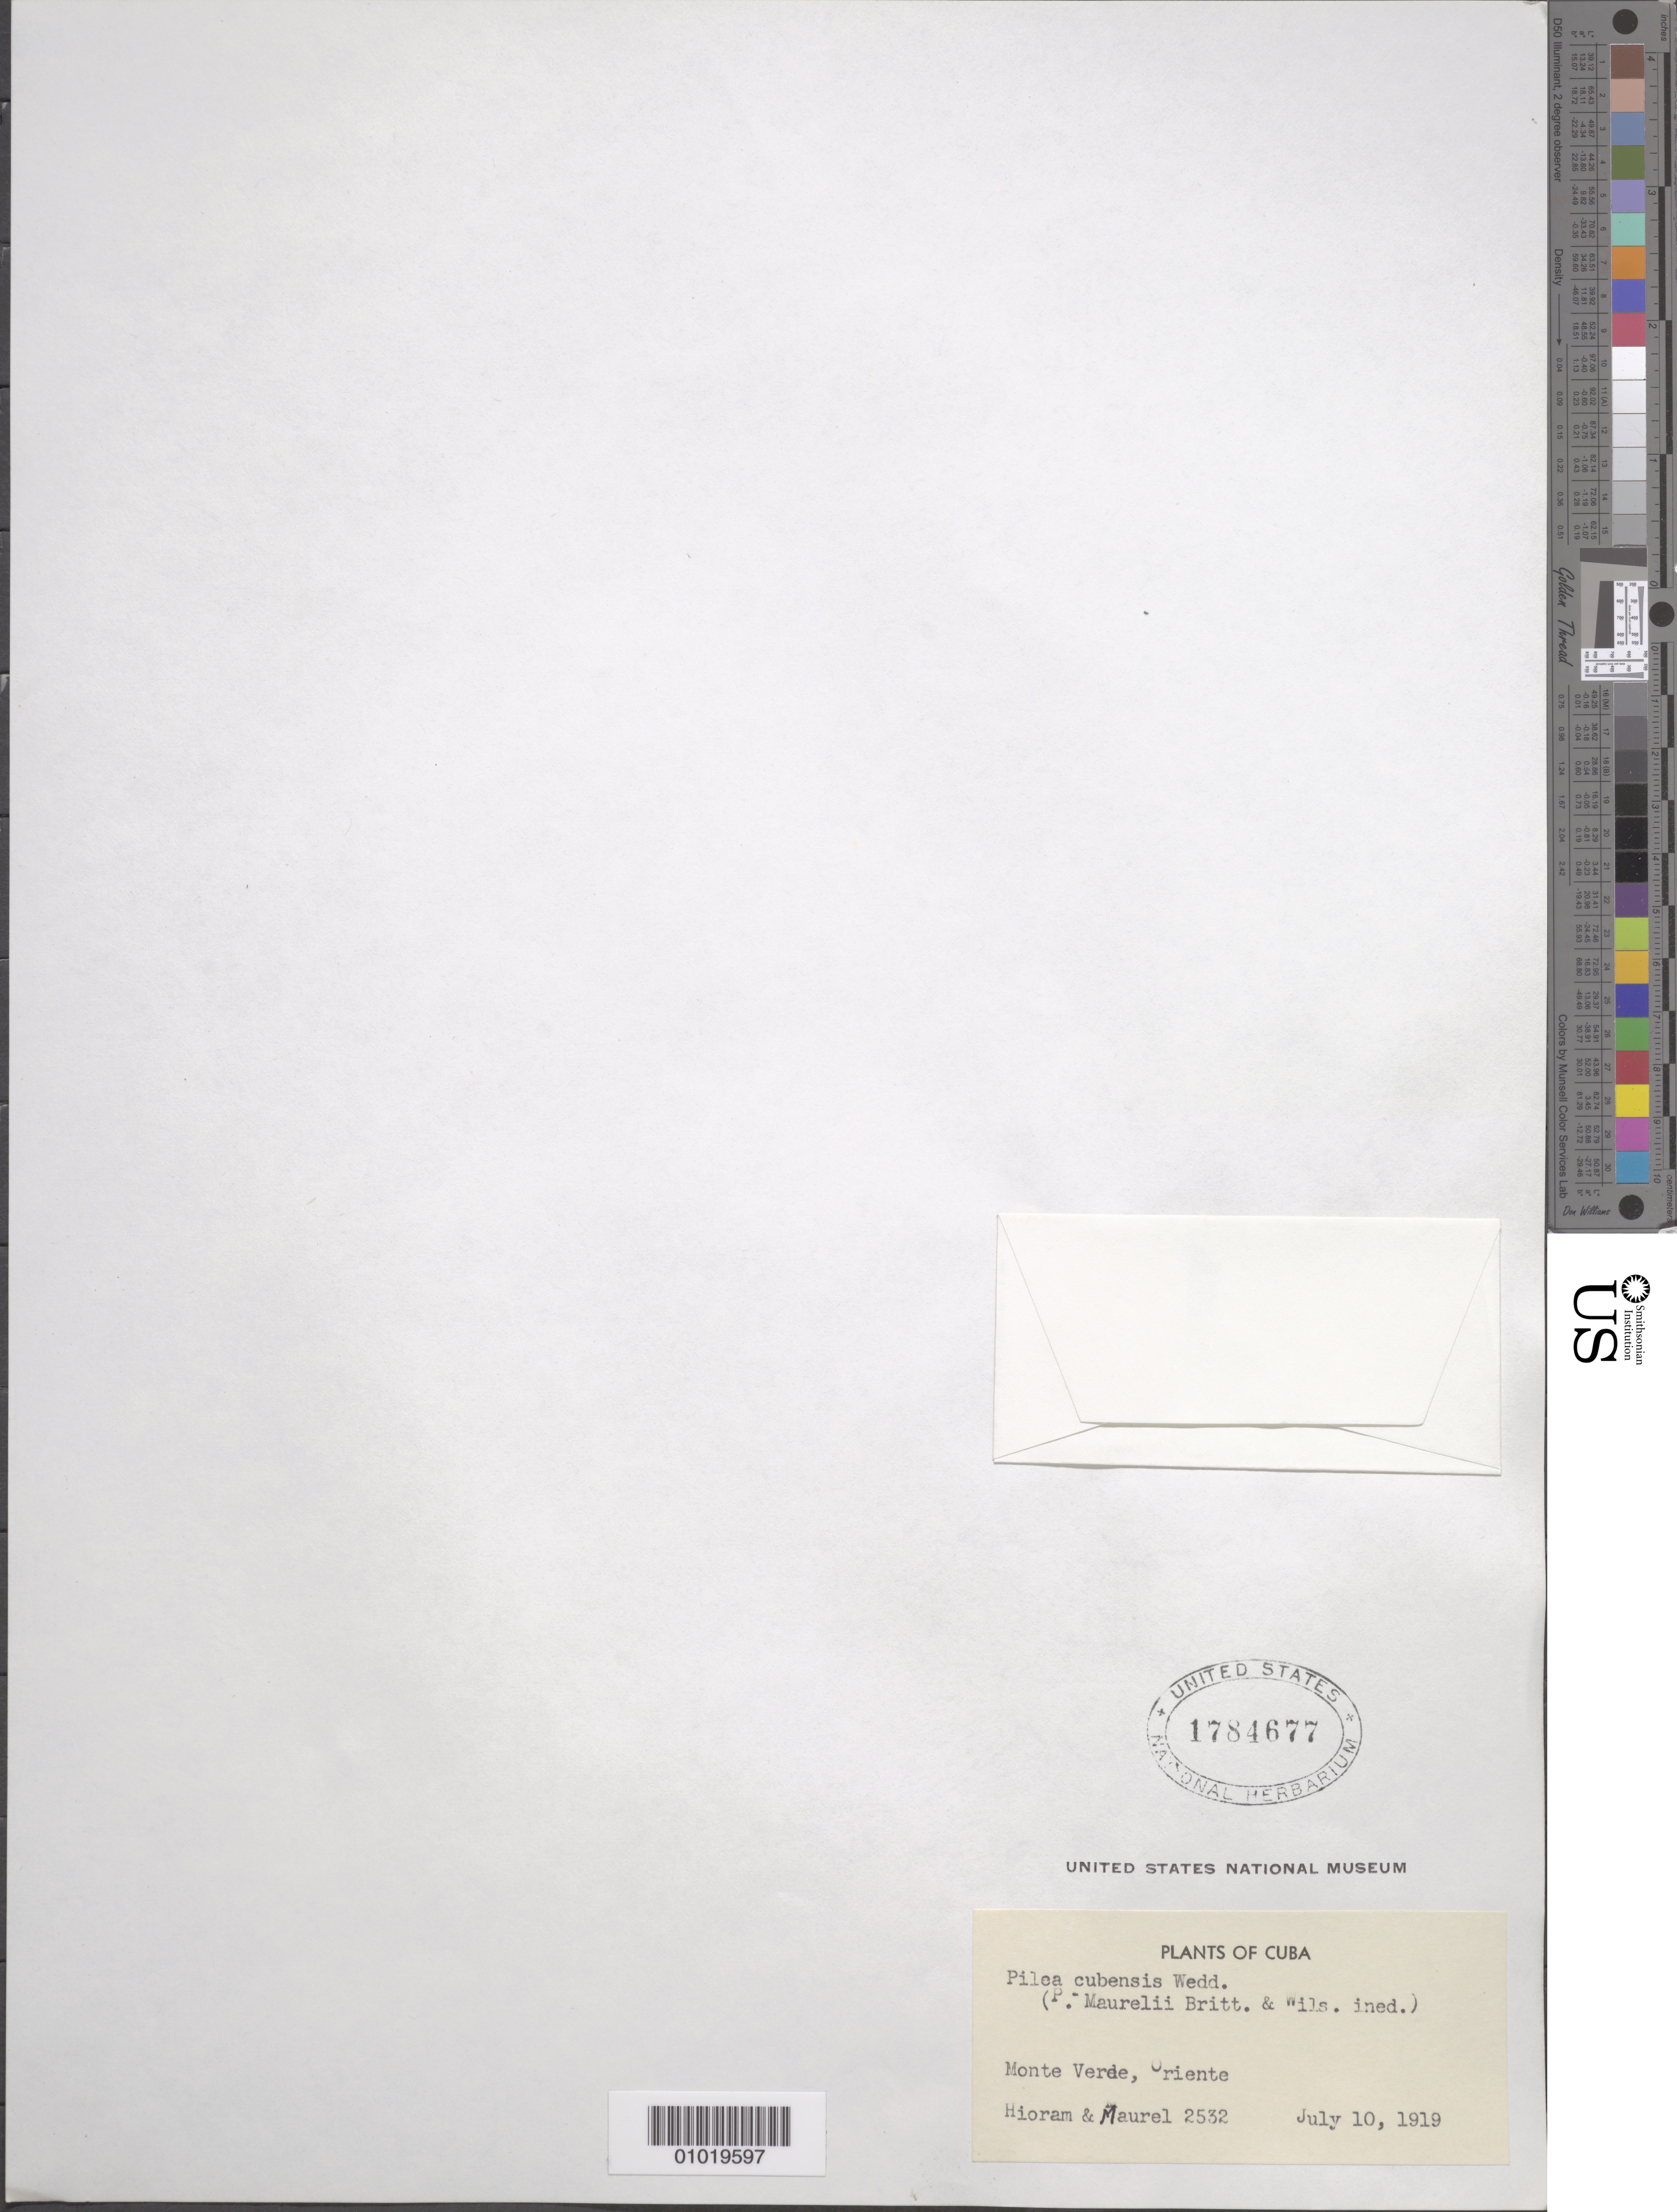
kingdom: Plantae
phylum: Tracheophyta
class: Magnoliopsida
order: Rosales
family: Urticaceae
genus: Pilea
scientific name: Pilea cubensis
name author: Wedd.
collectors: Bro. Hioram & C. Maurel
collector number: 2532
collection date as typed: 10 Jul 1919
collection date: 1919-07-10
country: Cuba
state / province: Oriente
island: Cuba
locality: Monte Verde, Oriente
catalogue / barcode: US 1784677